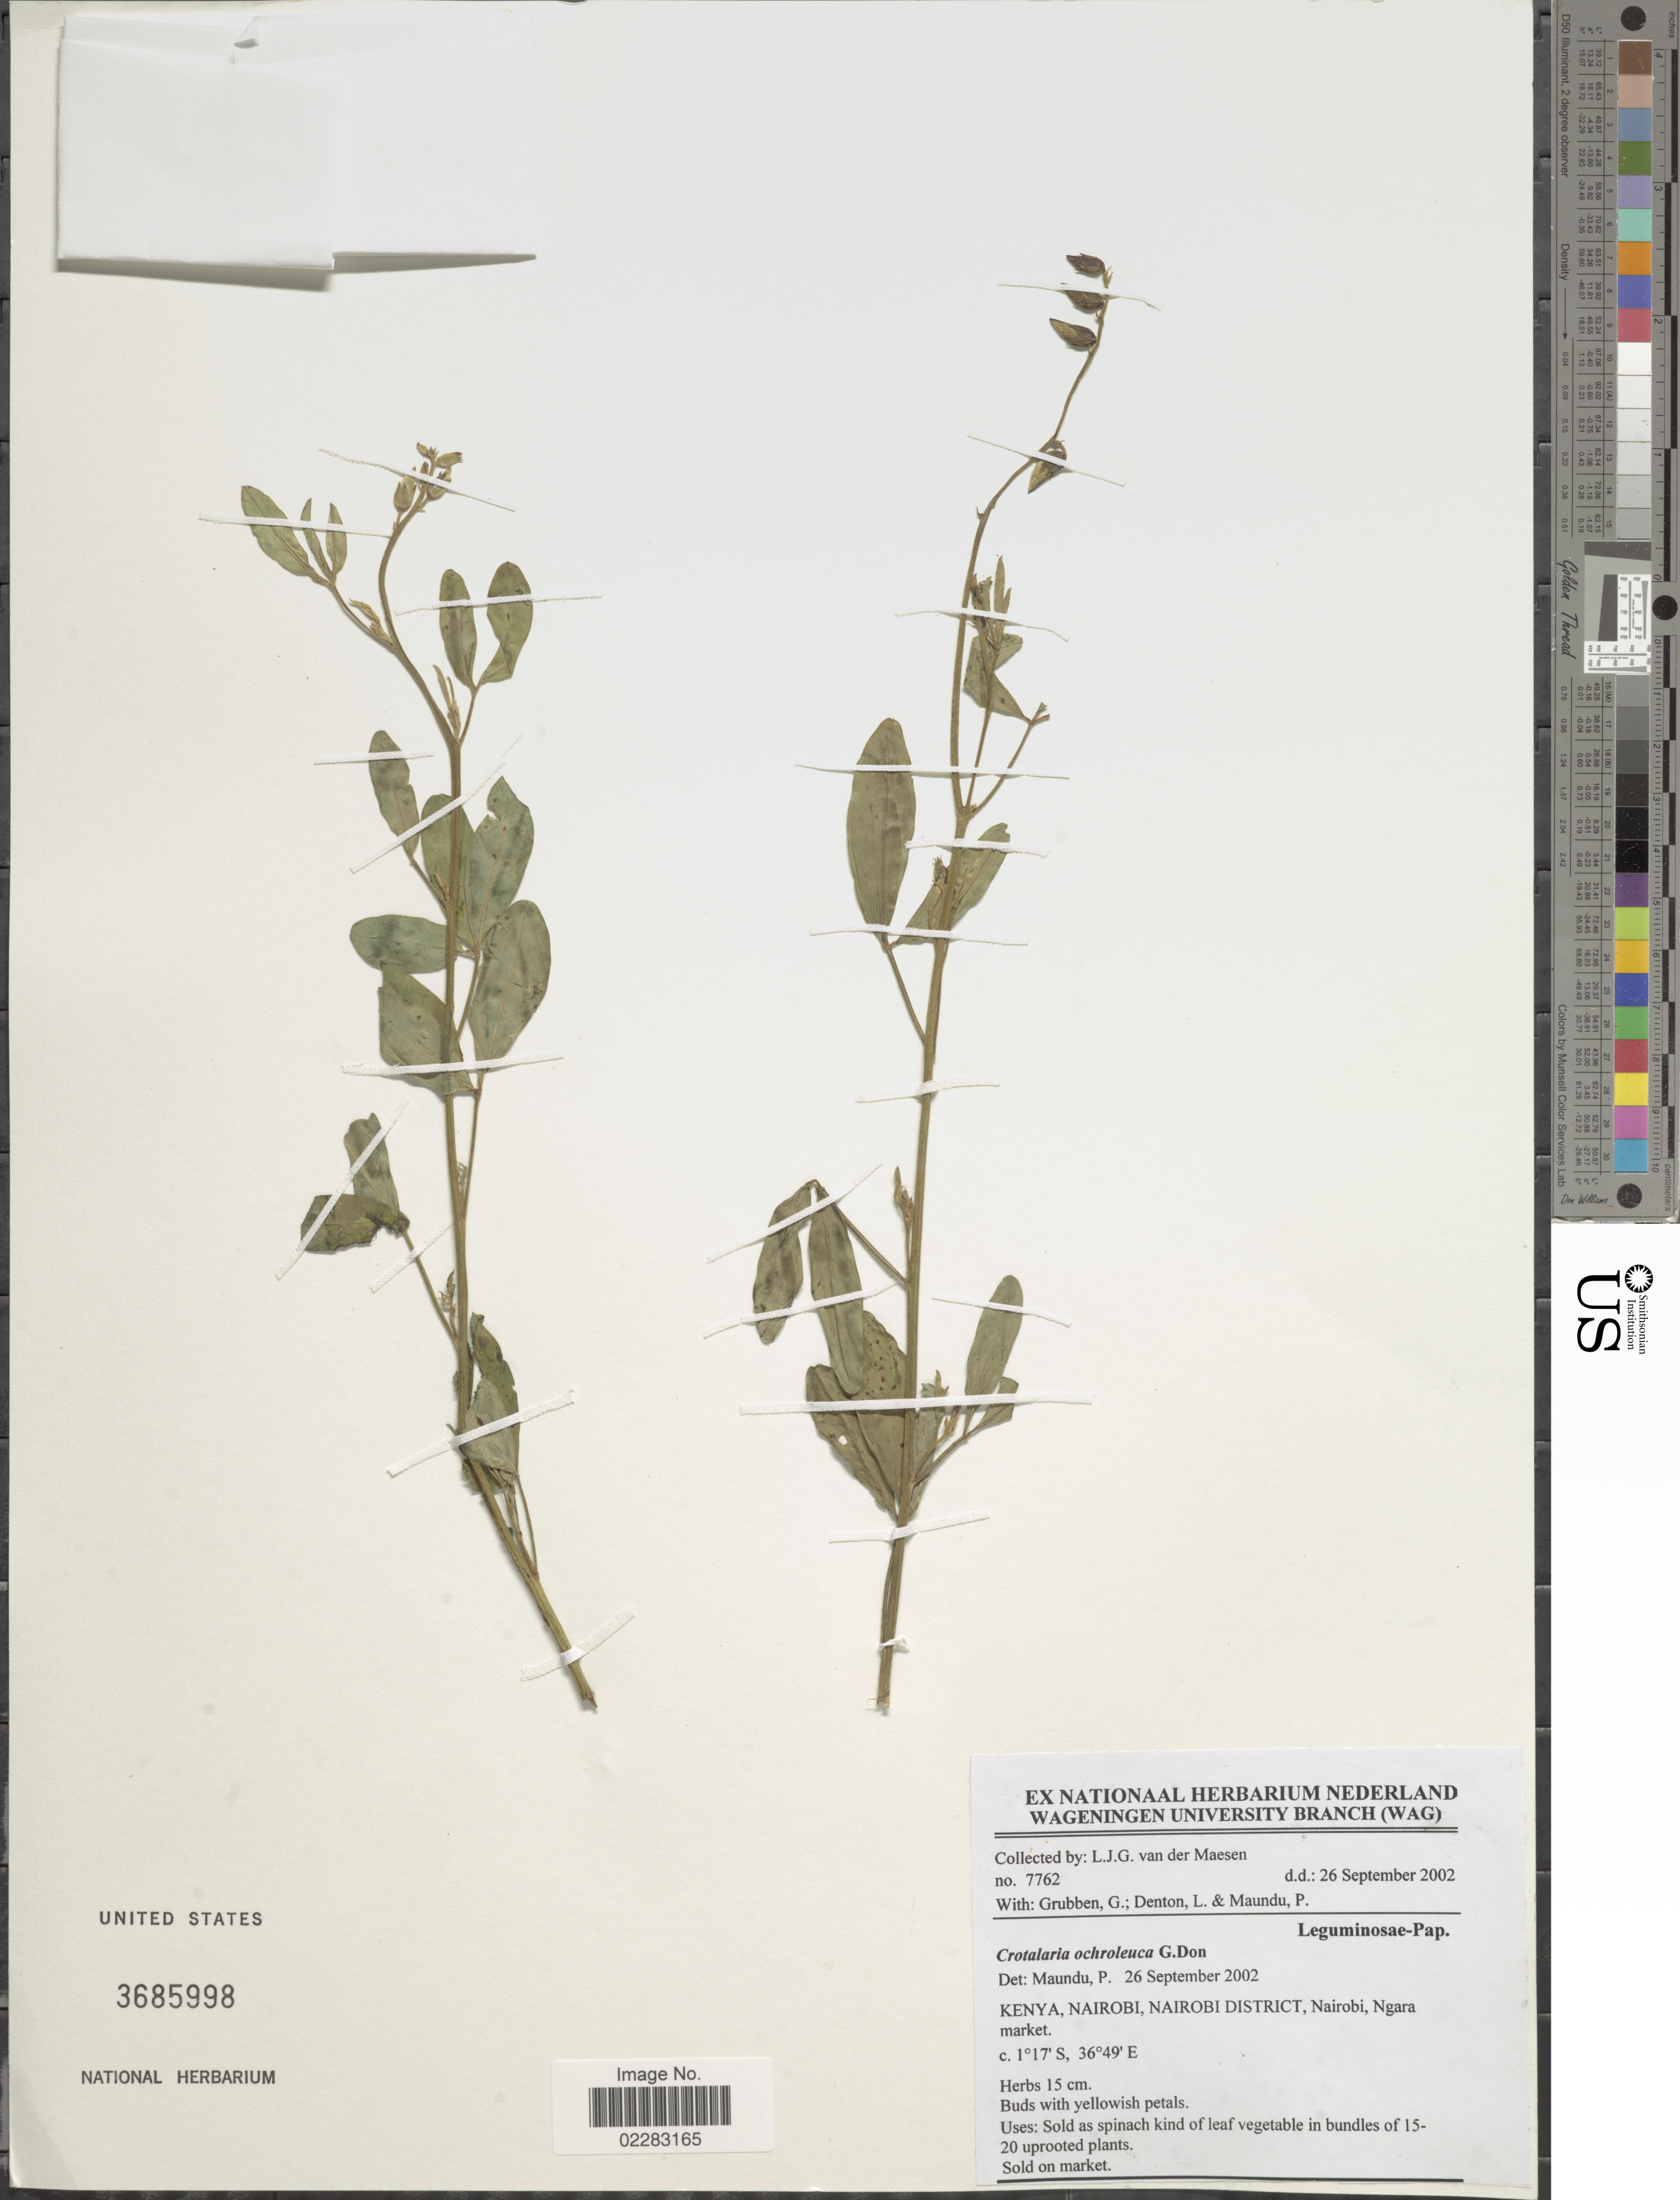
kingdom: Plantae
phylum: Tracheophyta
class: Magnoliopsida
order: Fabales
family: Fabaceae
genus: Crotalaria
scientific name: Crotalaria ochroleuca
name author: G. Don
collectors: L. van der Maesen, G. Grubben, L. Denton & P. Maundu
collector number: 7762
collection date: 2002-09-26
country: Kenya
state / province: Nairobi Area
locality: Nairobi, Ngara market.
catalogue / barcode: US 3685998